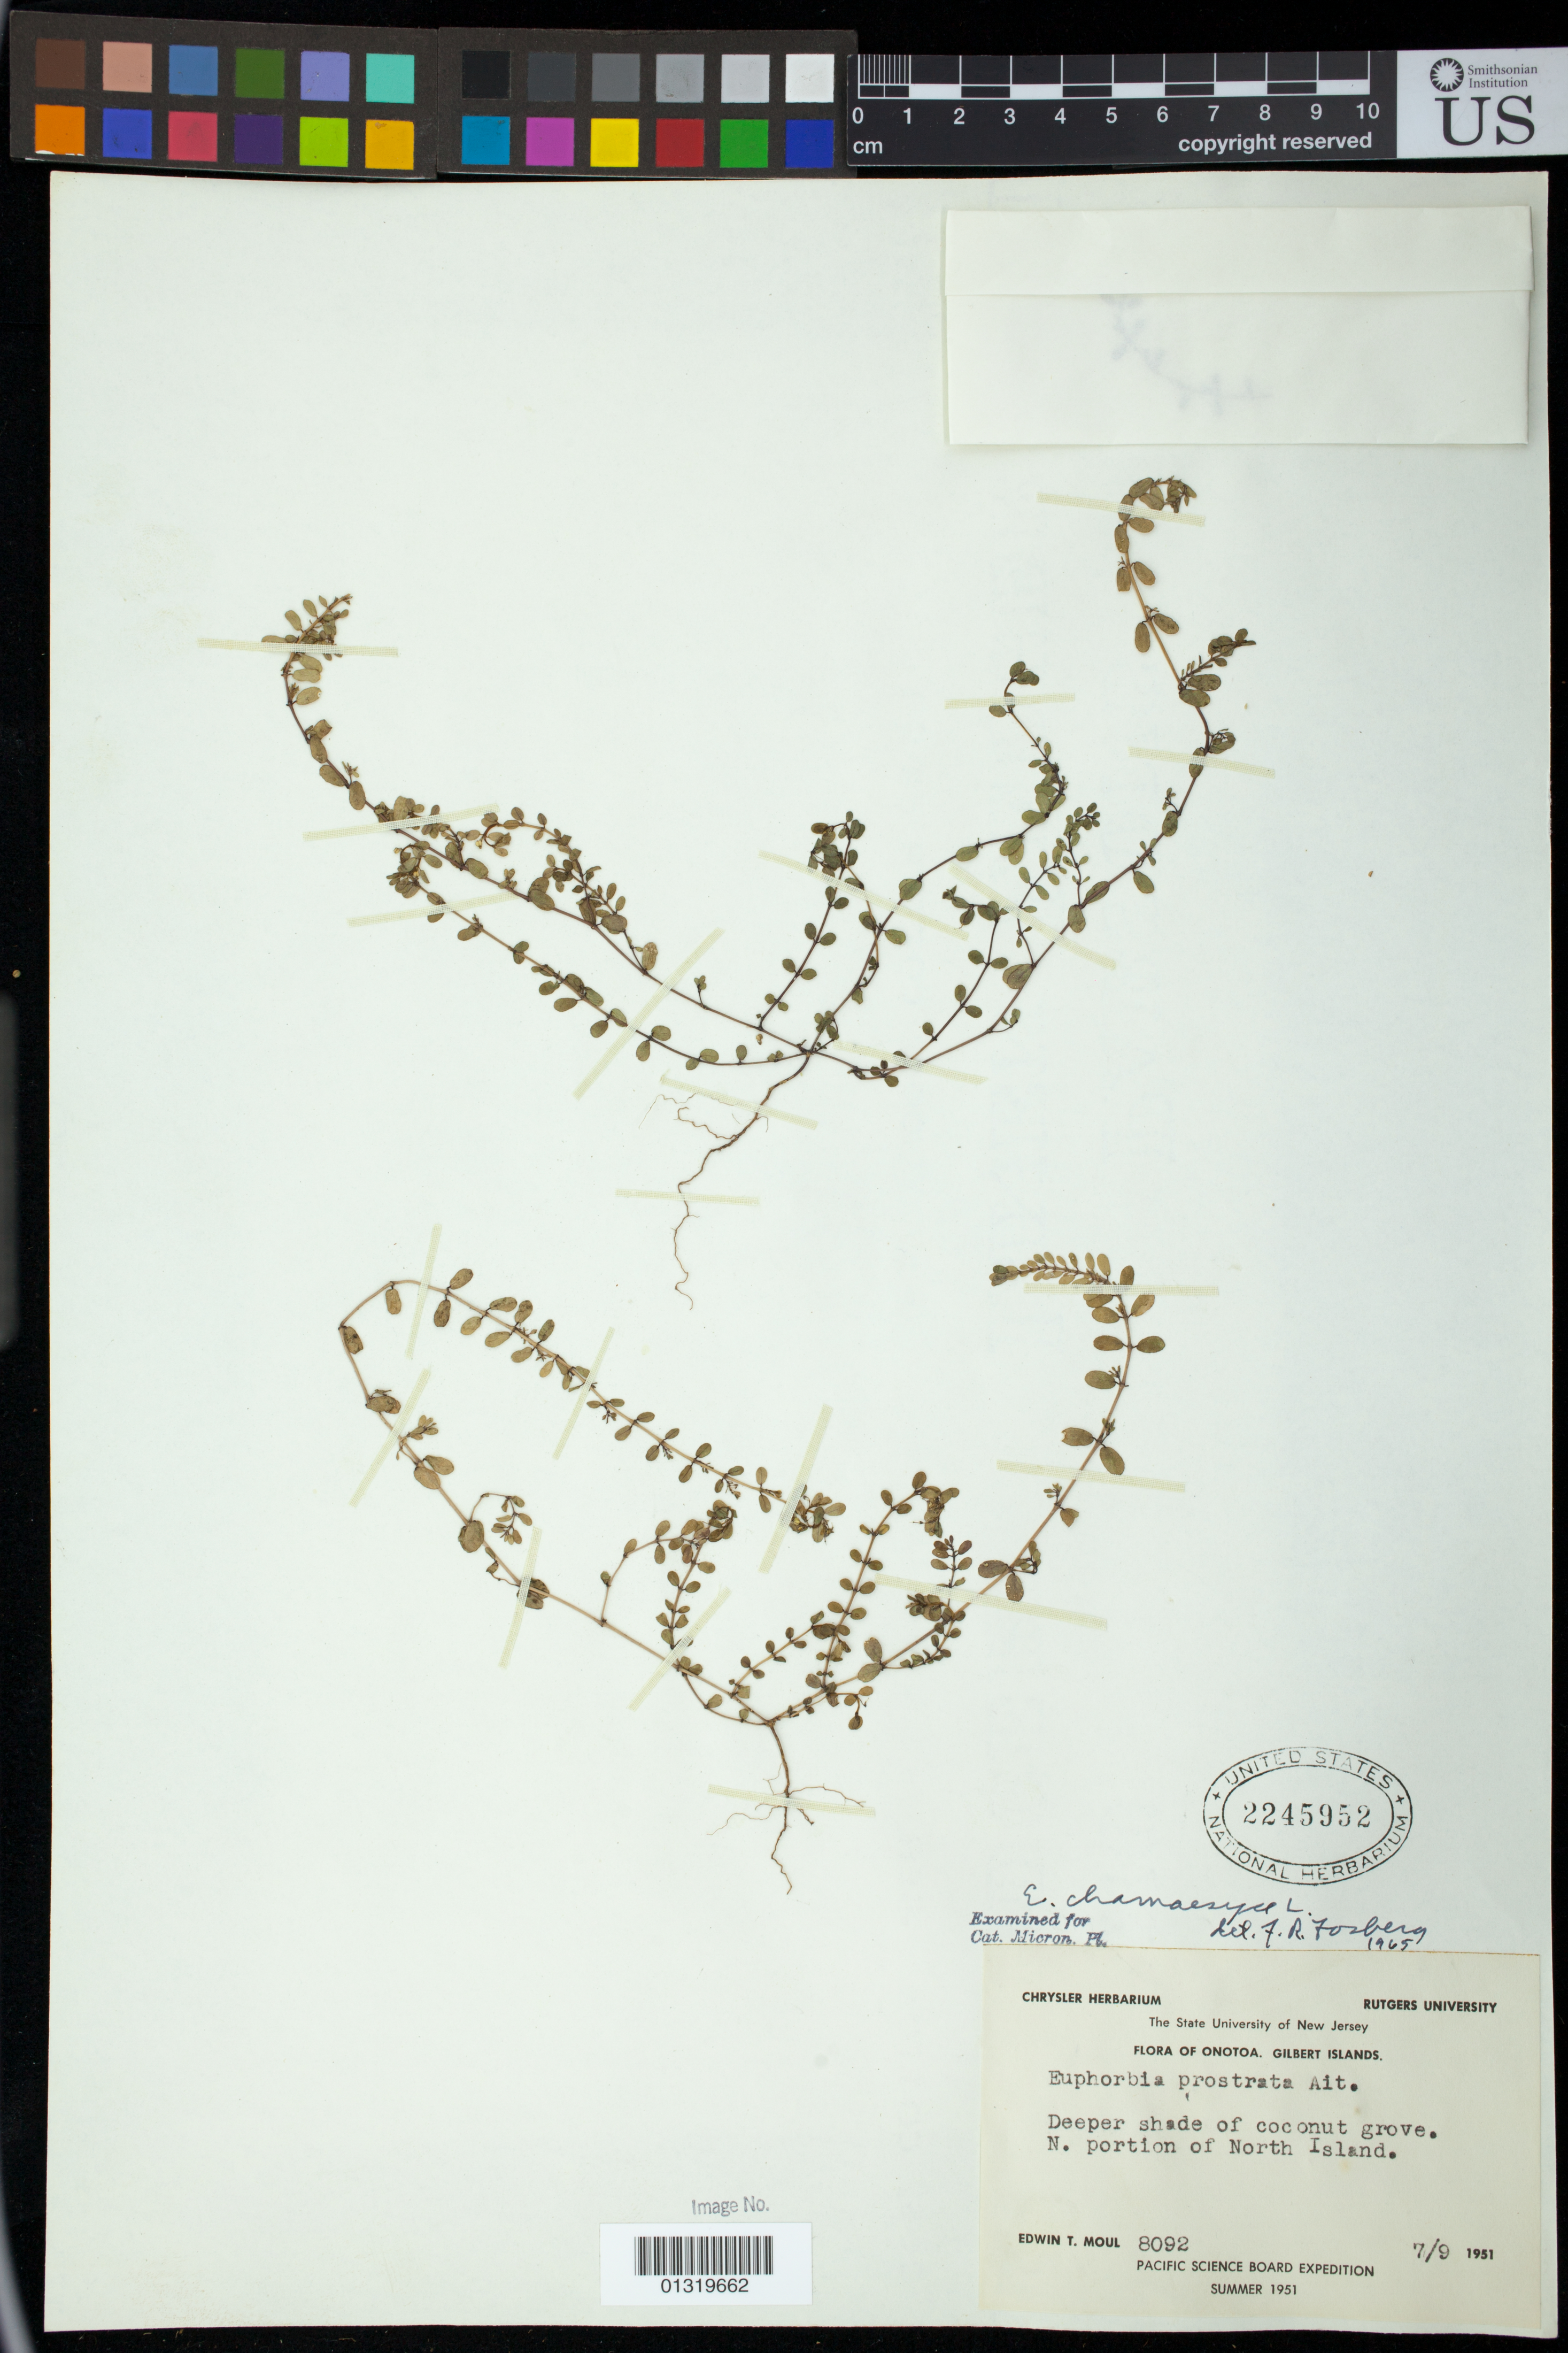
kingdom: Plantae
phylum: Tracheophyta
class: Magnoliopsida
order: Malpighiales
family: Euphorbiaceae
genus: Euphorbia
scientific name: Euphorbia prostrata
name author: Aiton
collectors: E. T. Moul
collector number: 8092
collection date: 1951-07-09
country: Kiribati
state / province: Gilbert Islands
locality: Onotoa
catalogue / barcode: US 2245952